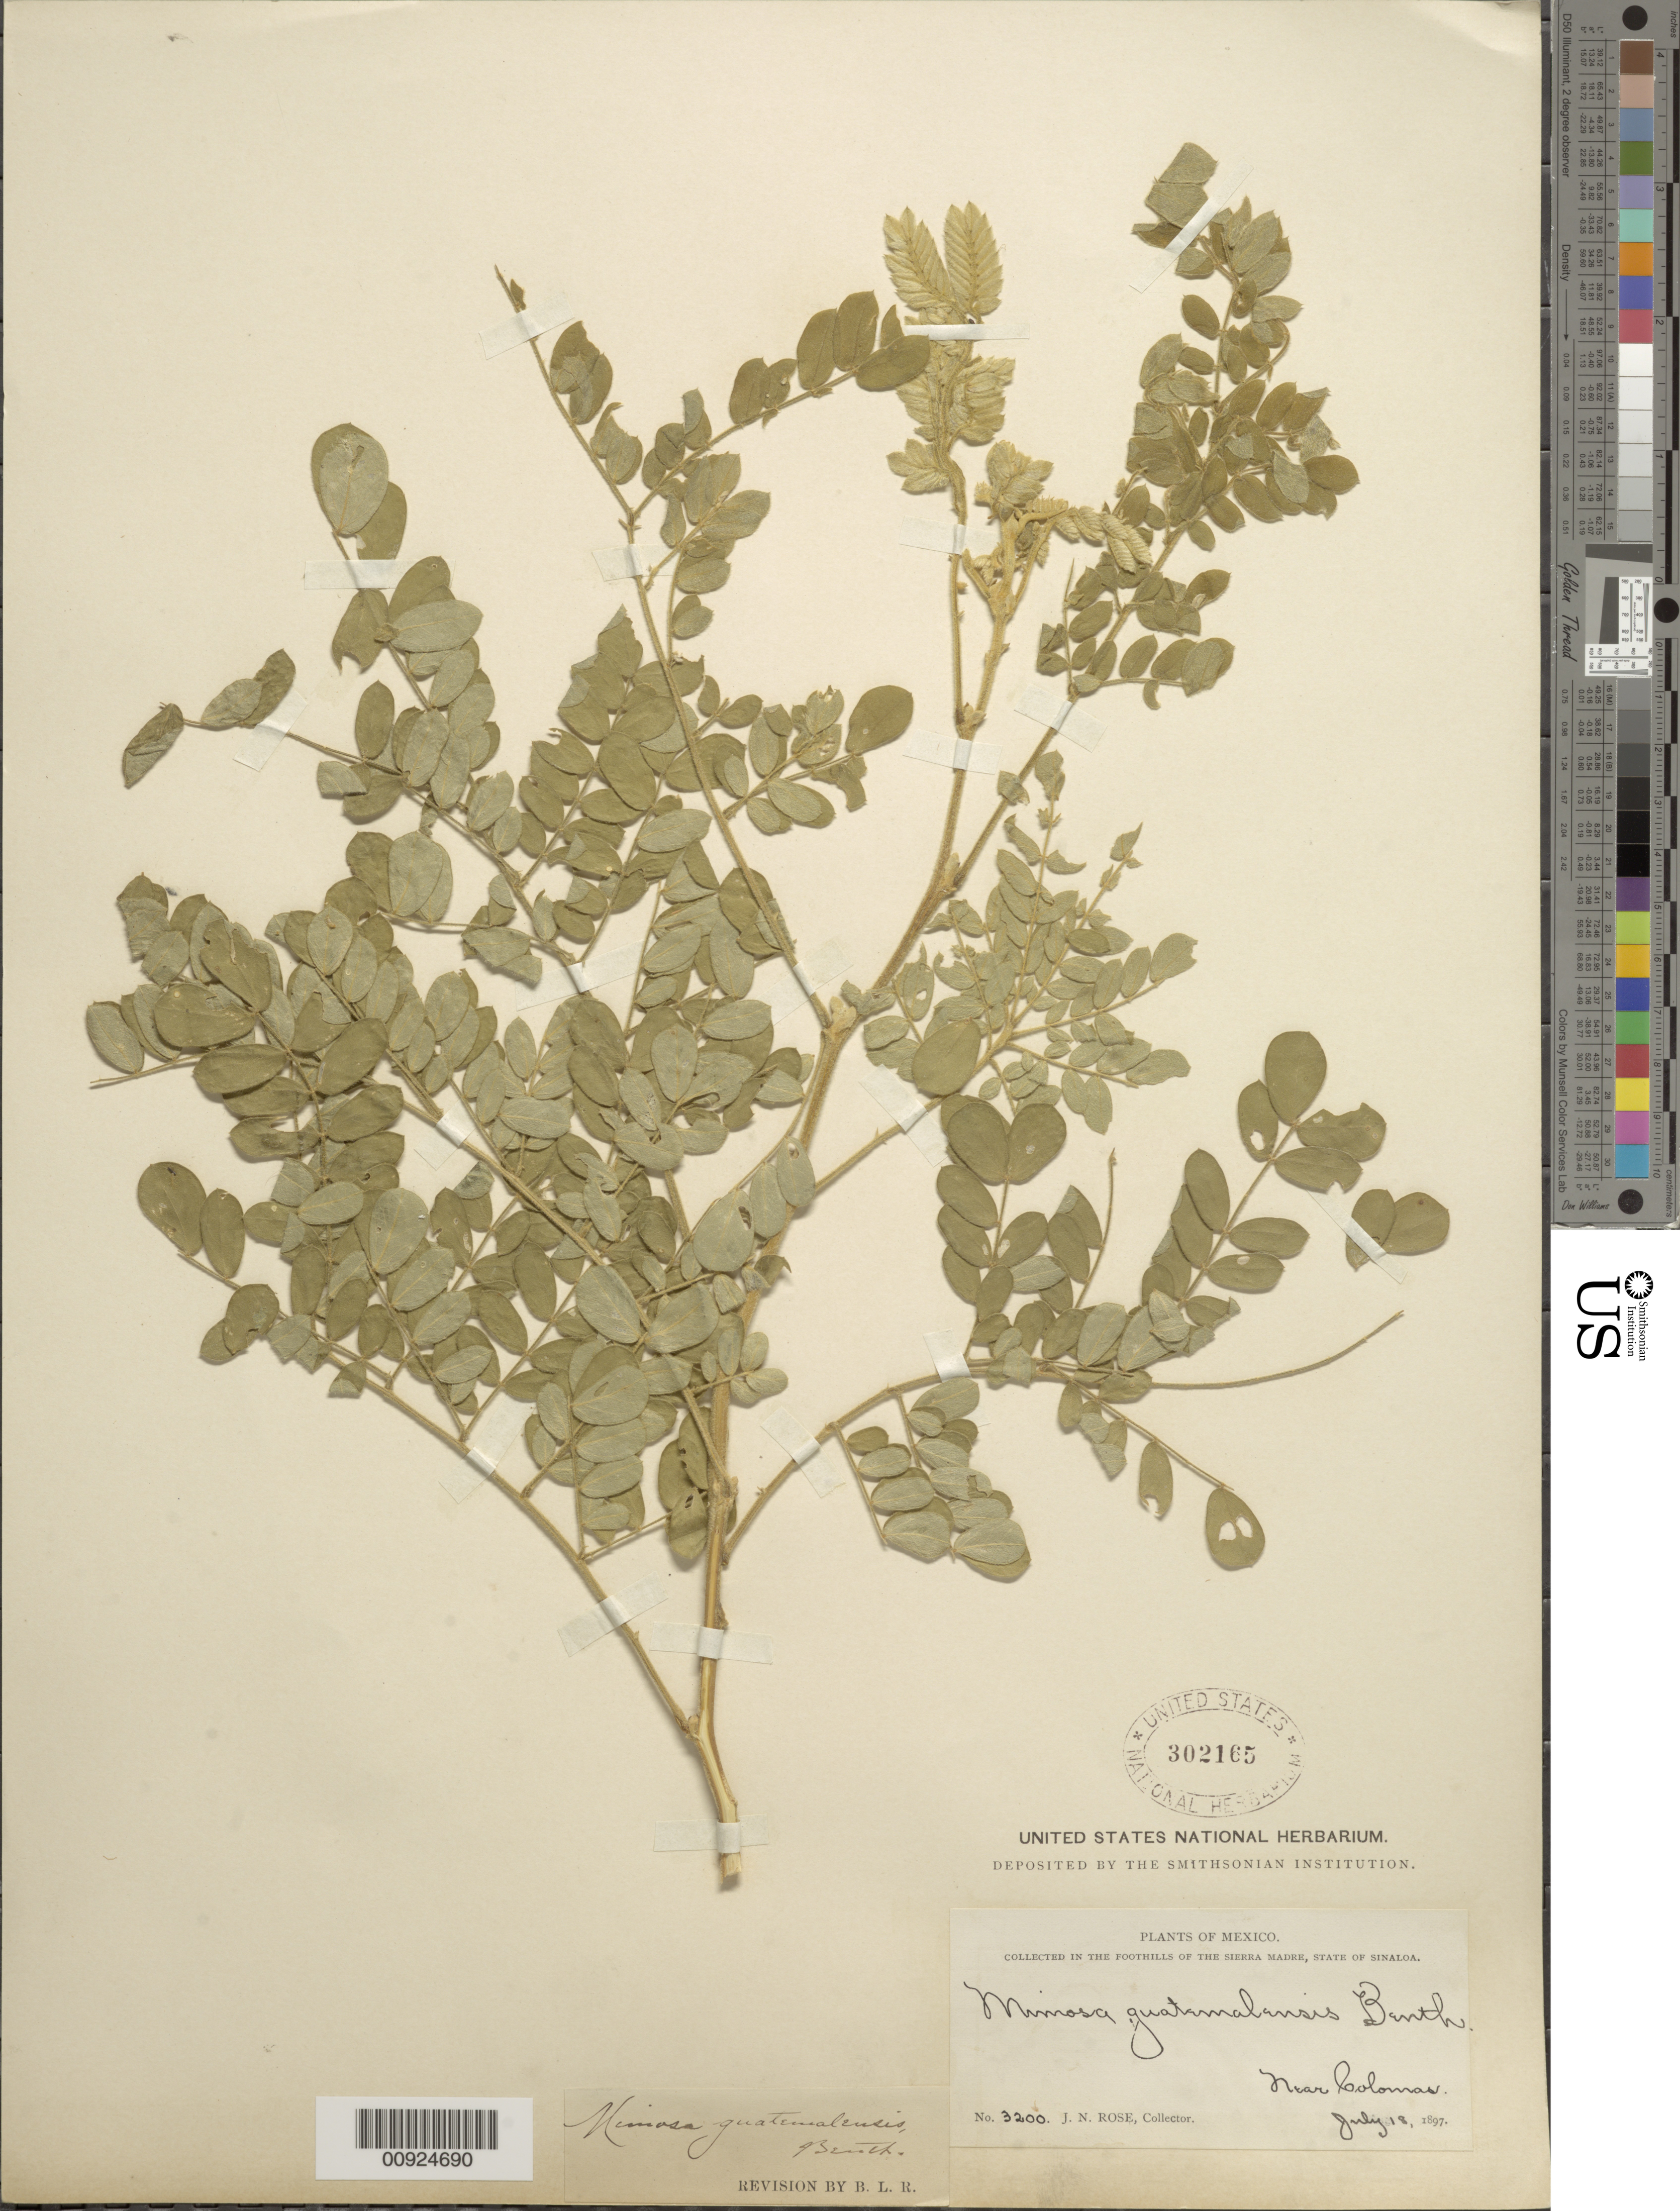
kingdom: Plantae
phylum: Tracheophyta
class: Magnoliopsida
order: Fabales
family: Fabaceae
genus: Mimosa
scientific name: Mimosa guatemalensis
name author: (Hook.) Benth.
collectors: J. N. Rose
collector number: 3200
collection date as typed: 18 Jul 1897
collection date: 1897-07-18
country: Mexico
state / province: Sinaloa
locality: Near Colomas in the foothills of the Sierra Madre, State of Sinaloa.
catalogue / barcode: US 302165